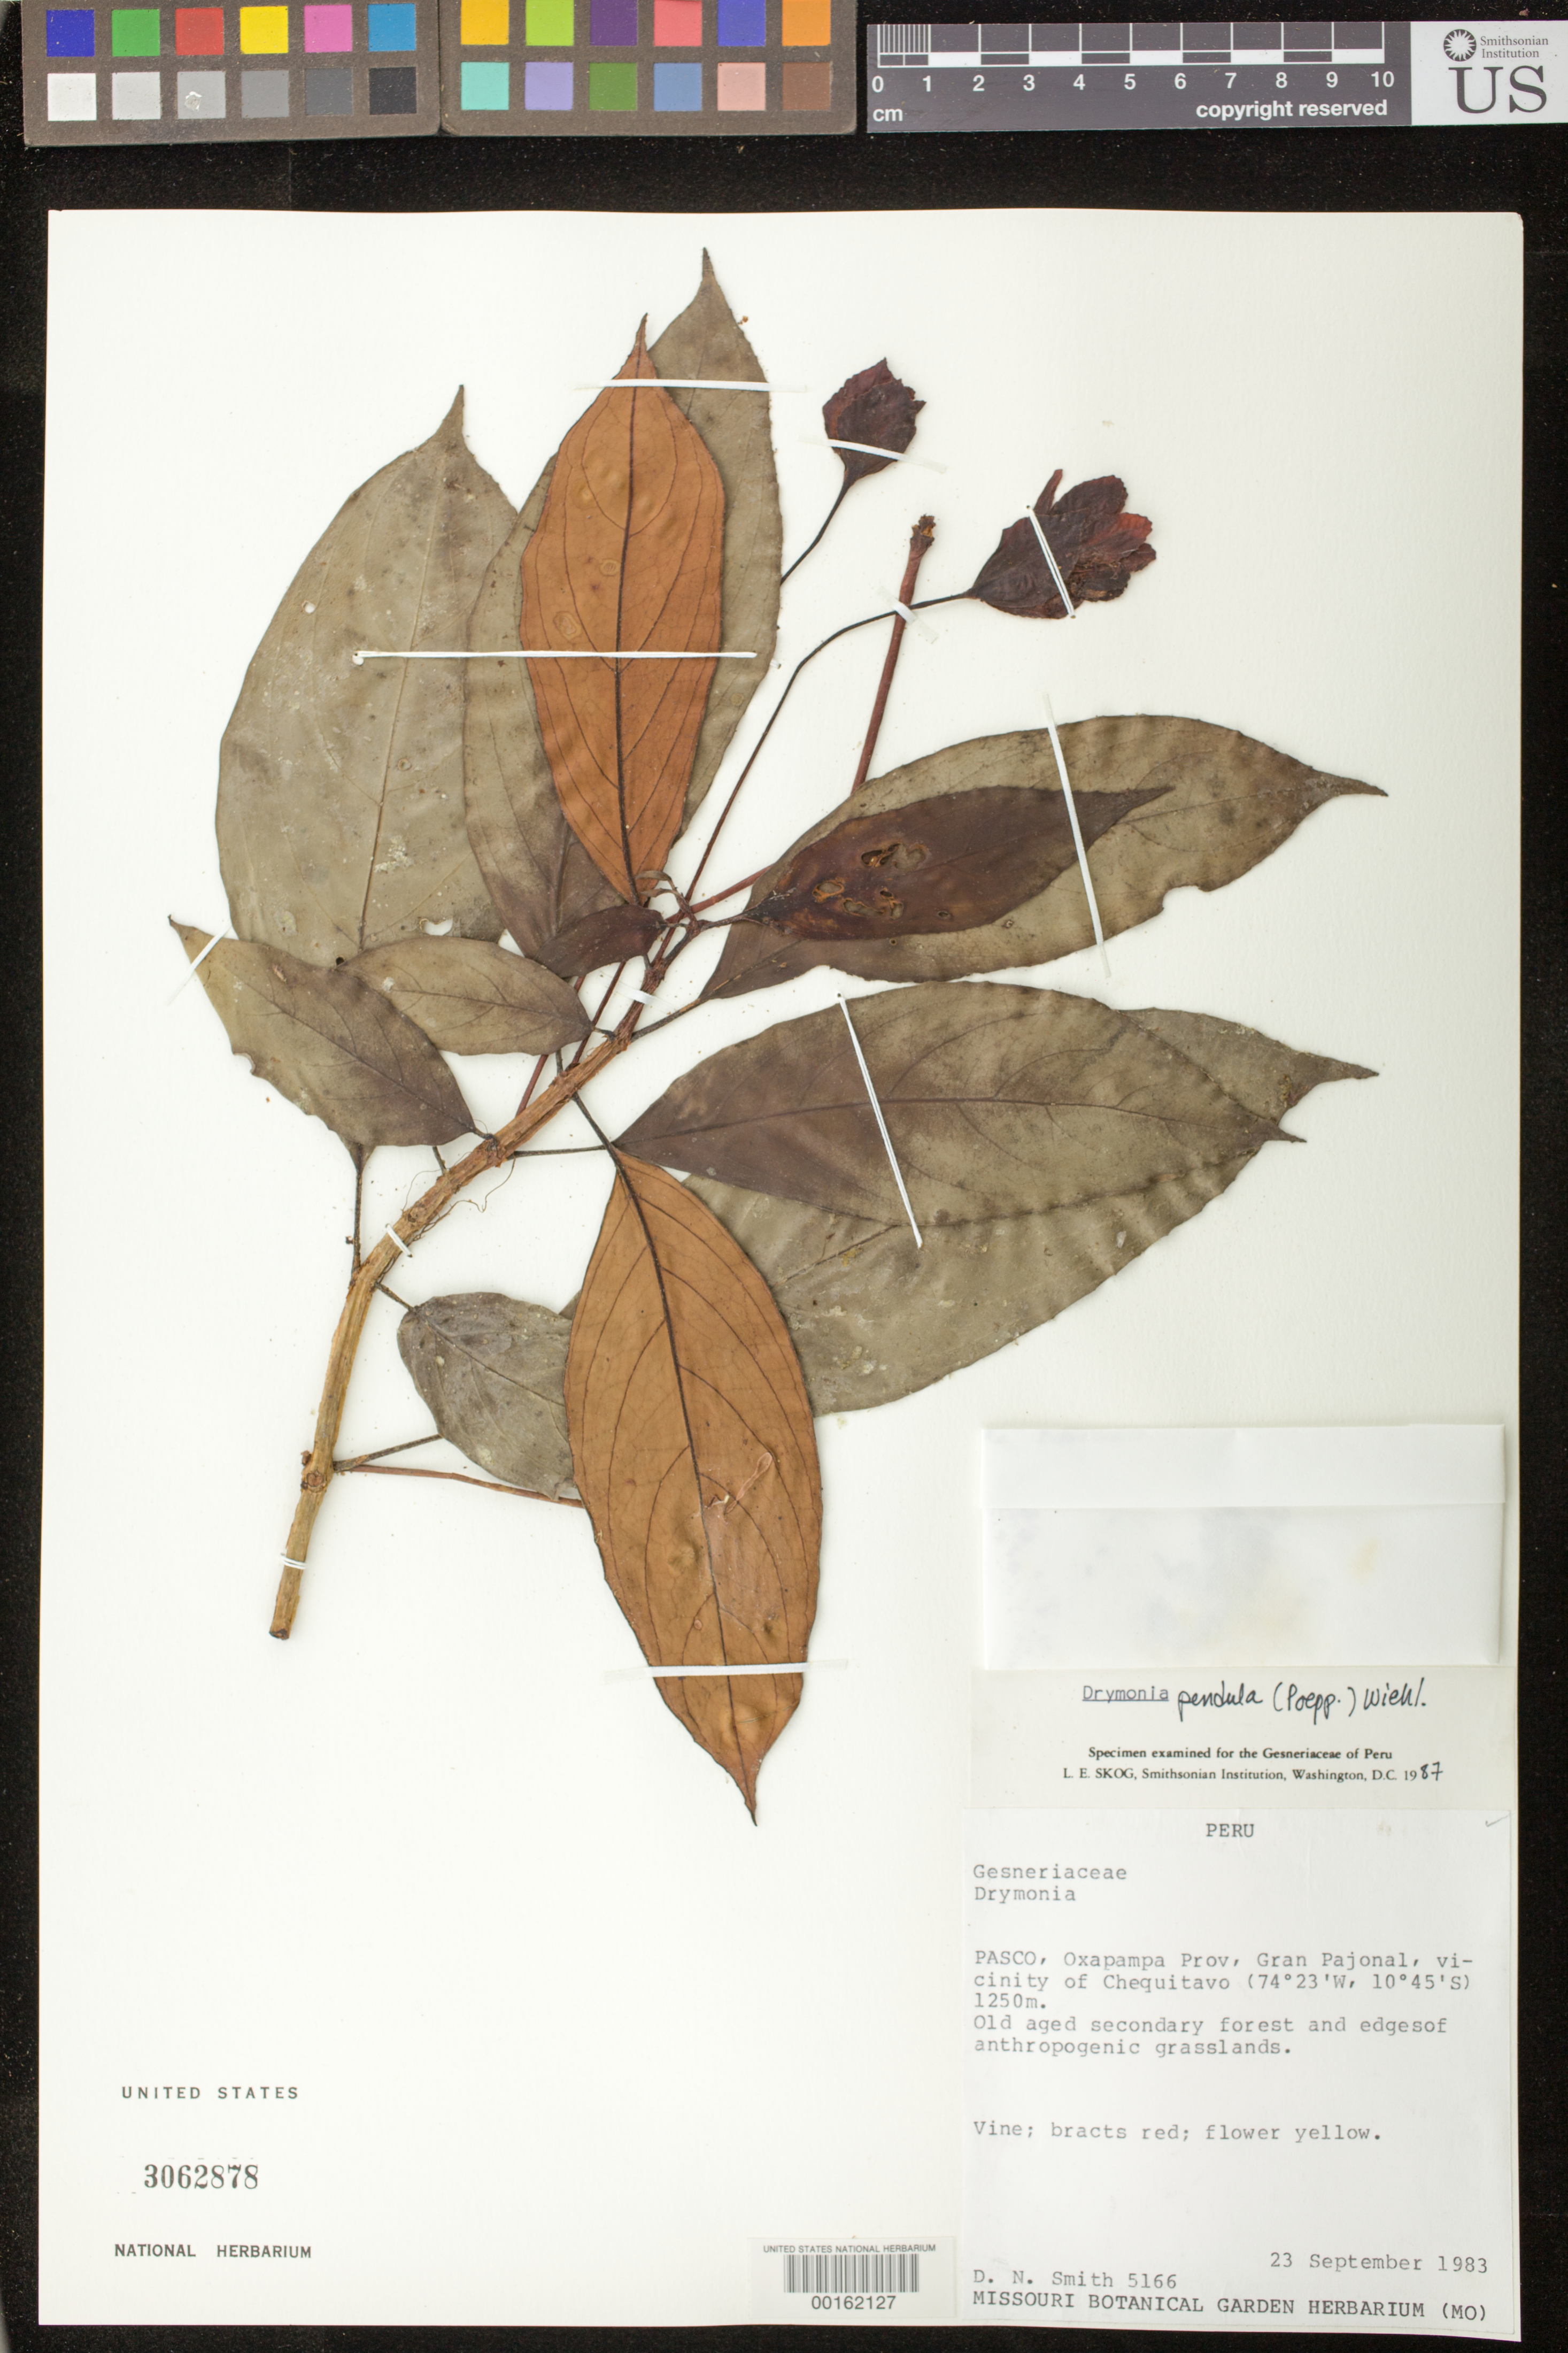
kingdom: Plantae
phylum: Tracheophyta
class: Magnoliopsida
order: Lamiales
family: Gesneriaceae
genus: Drymonia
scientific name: Drymonia pendula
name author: (Poepp.) Wiehler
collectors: D. Smith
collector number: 5166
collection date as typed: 23 Sep 1983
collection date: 1983-09-23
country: Peru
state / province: Pasco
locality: Prov. Oxapampa; Gran Pajonal, vicinity of Chequitavo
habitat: Old aged secondary forest and edges of anthropogenic grasslands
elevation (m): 1250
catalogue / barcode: US 3062878